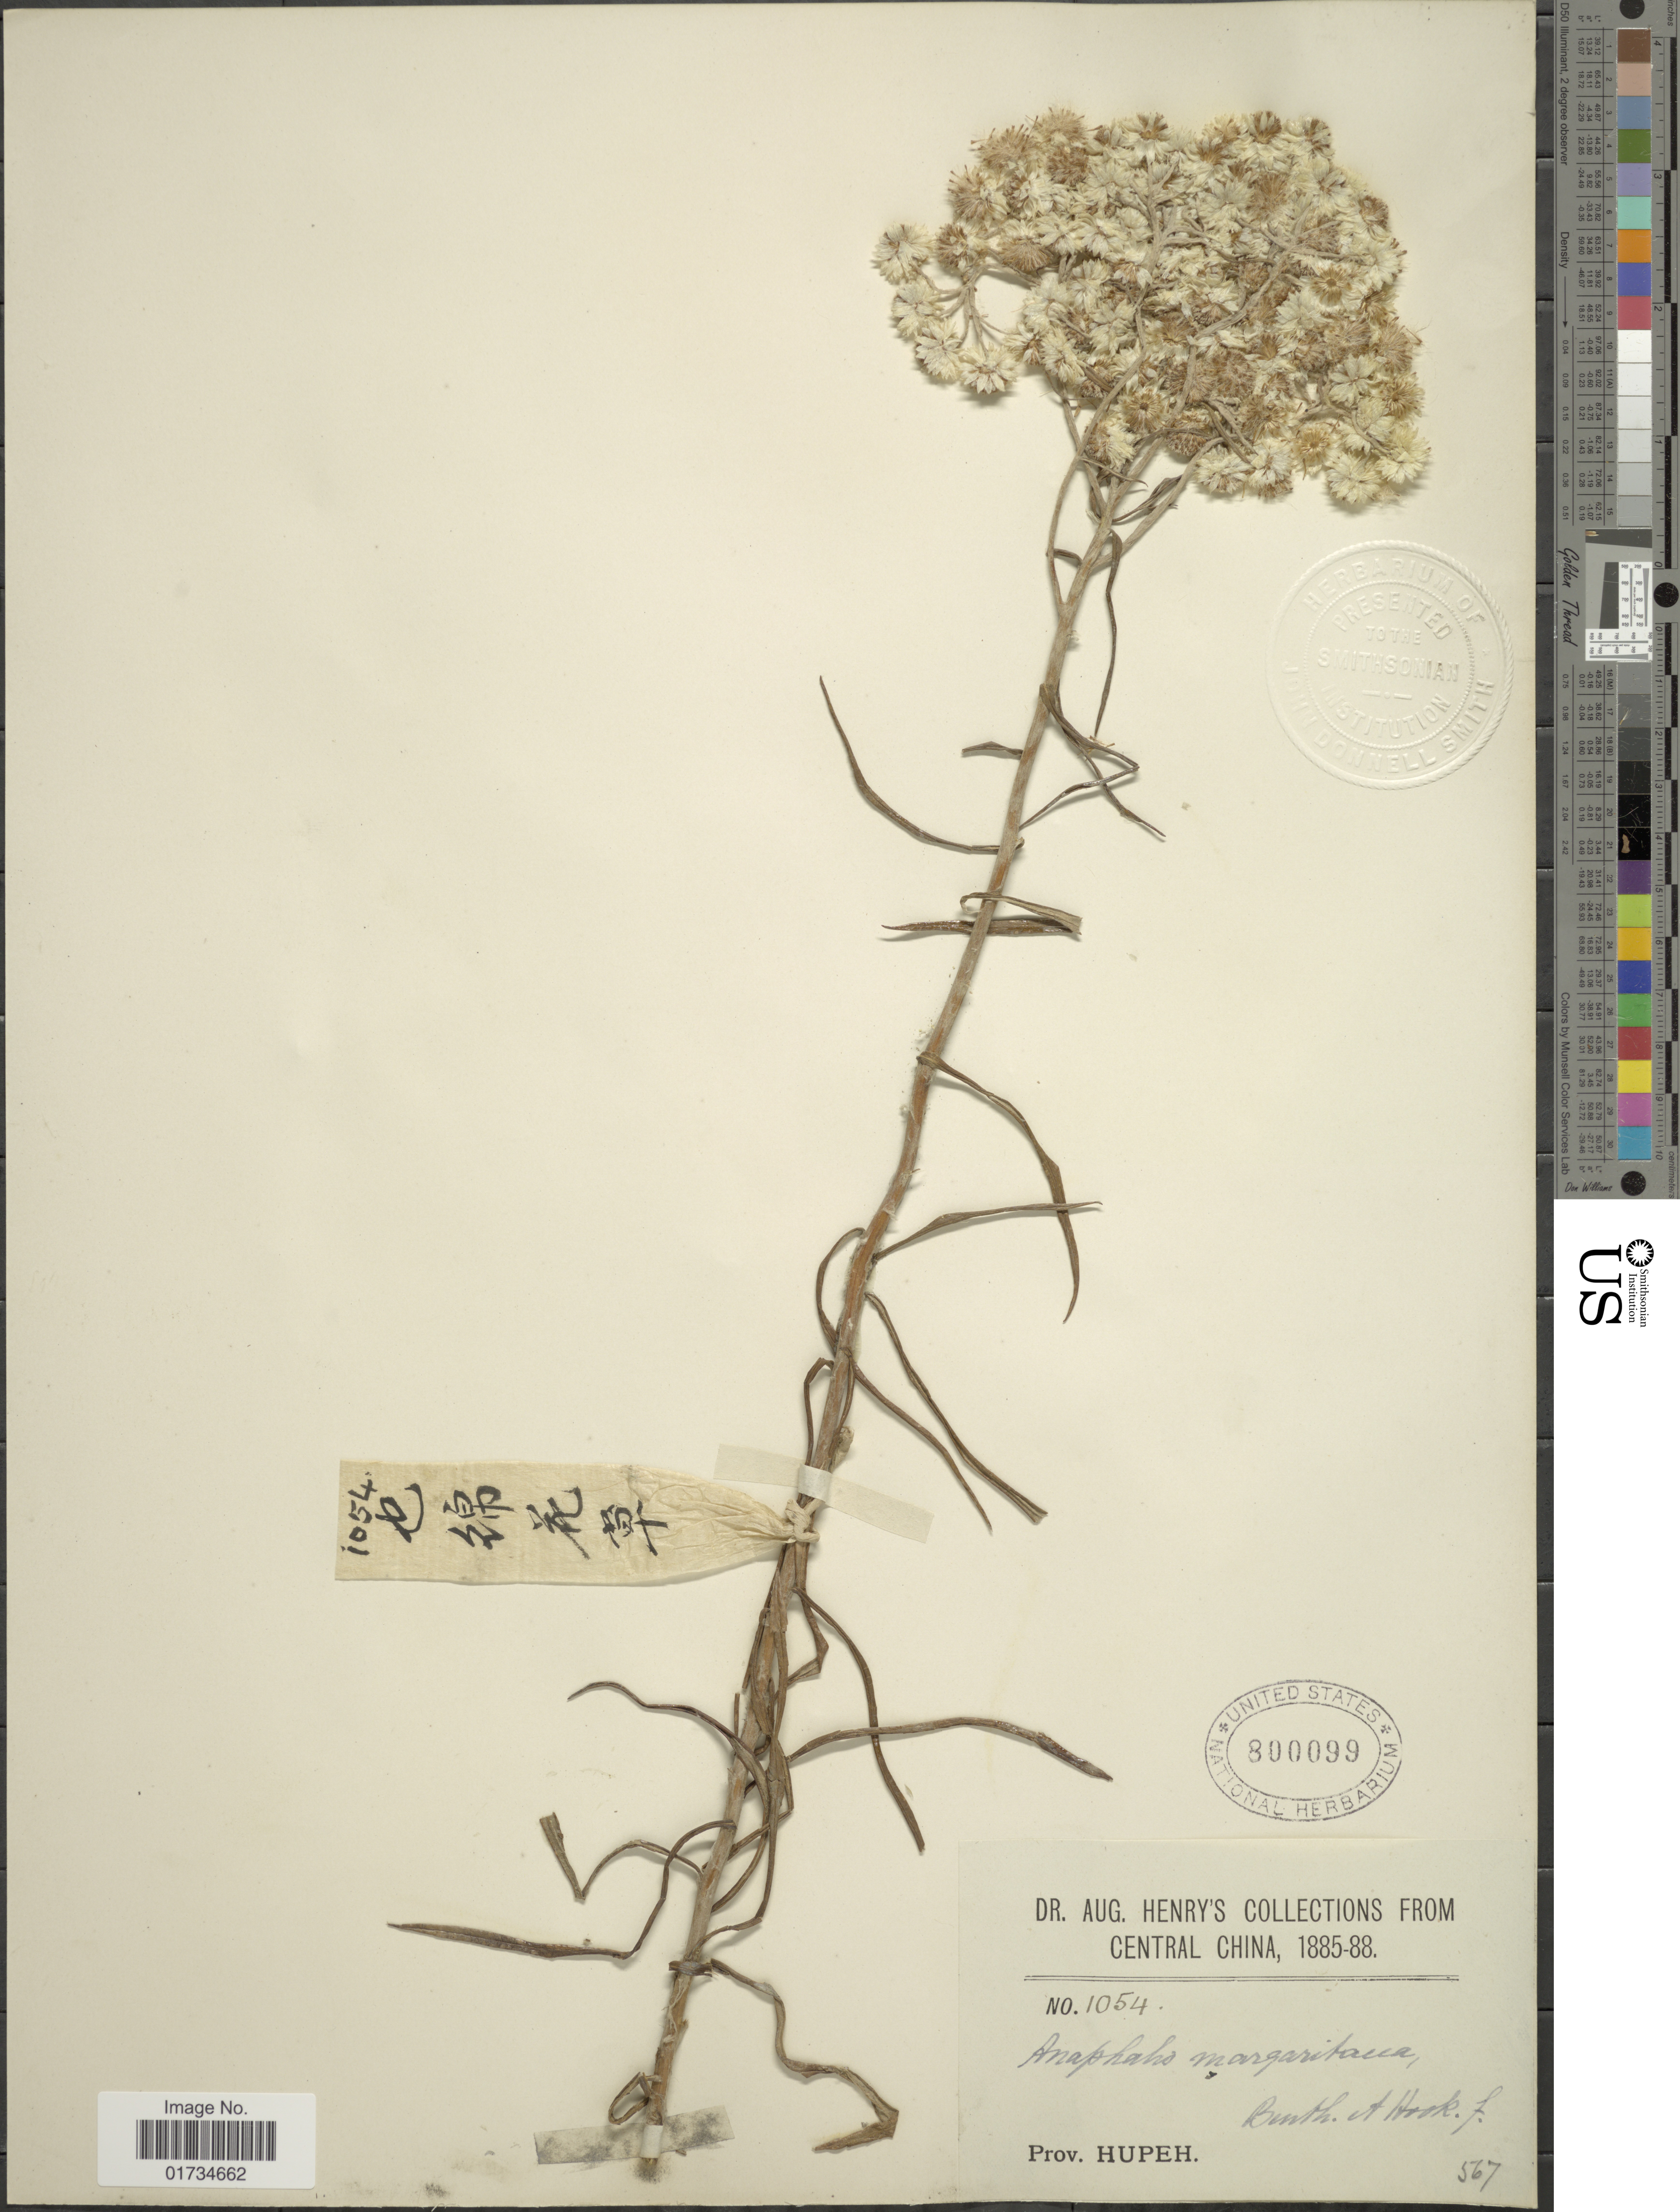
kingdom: Plantae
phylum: Tracheophyta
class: Magnoliopsida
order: Asterales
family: Asteraceae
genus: Anaphalis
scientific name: Anaphalis margaritacea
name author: (L.) Benth. & Hook. f.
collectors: A. Henry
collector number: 1054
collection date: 1885/1888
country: China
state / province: Hubei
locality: Prov. Hupeh. Central China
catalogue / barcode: US 800099